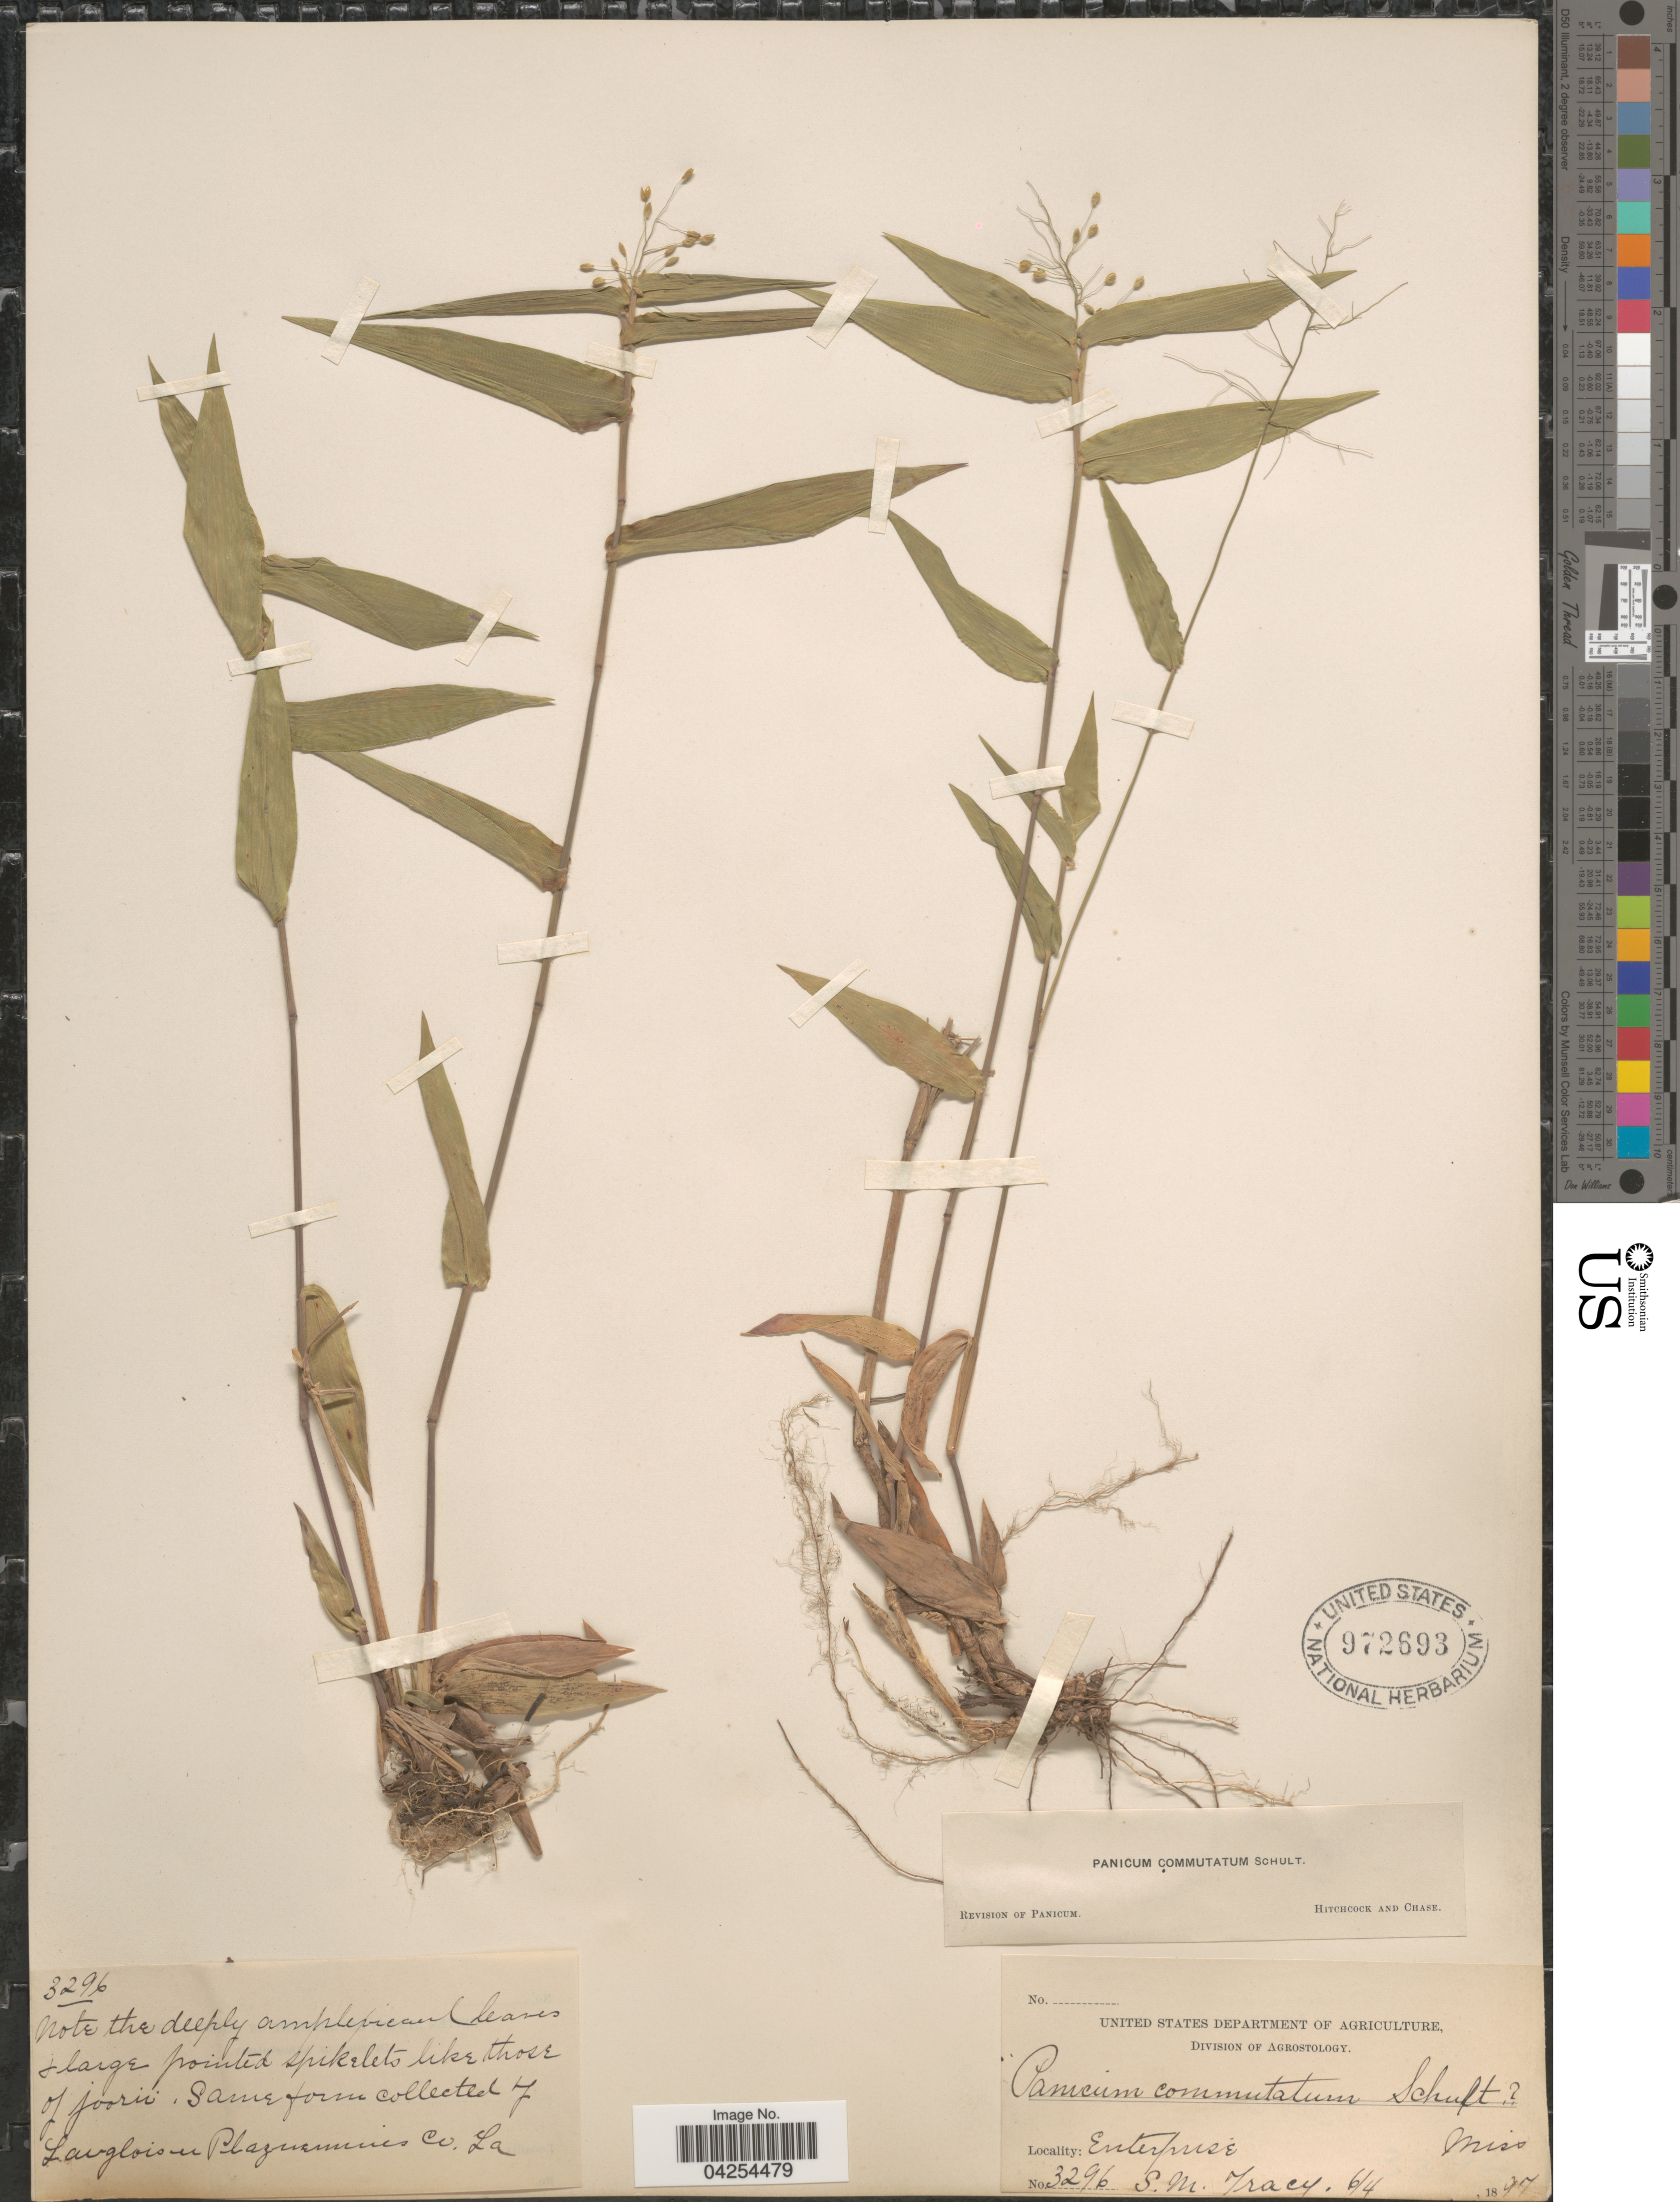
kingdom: Plantae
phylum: Tracheophyta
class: Liliopsida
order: Poales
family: Poaceae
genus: Dichanthelium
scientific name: Dichanthelium commutatum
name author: (Schult.) Gould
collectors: S. M. Tracy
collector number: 3296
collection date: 1897-06-04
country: United States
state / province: Mississippi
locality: Large pointed spikelets liek those of joorie. Enterprise.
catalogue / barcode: US 972693